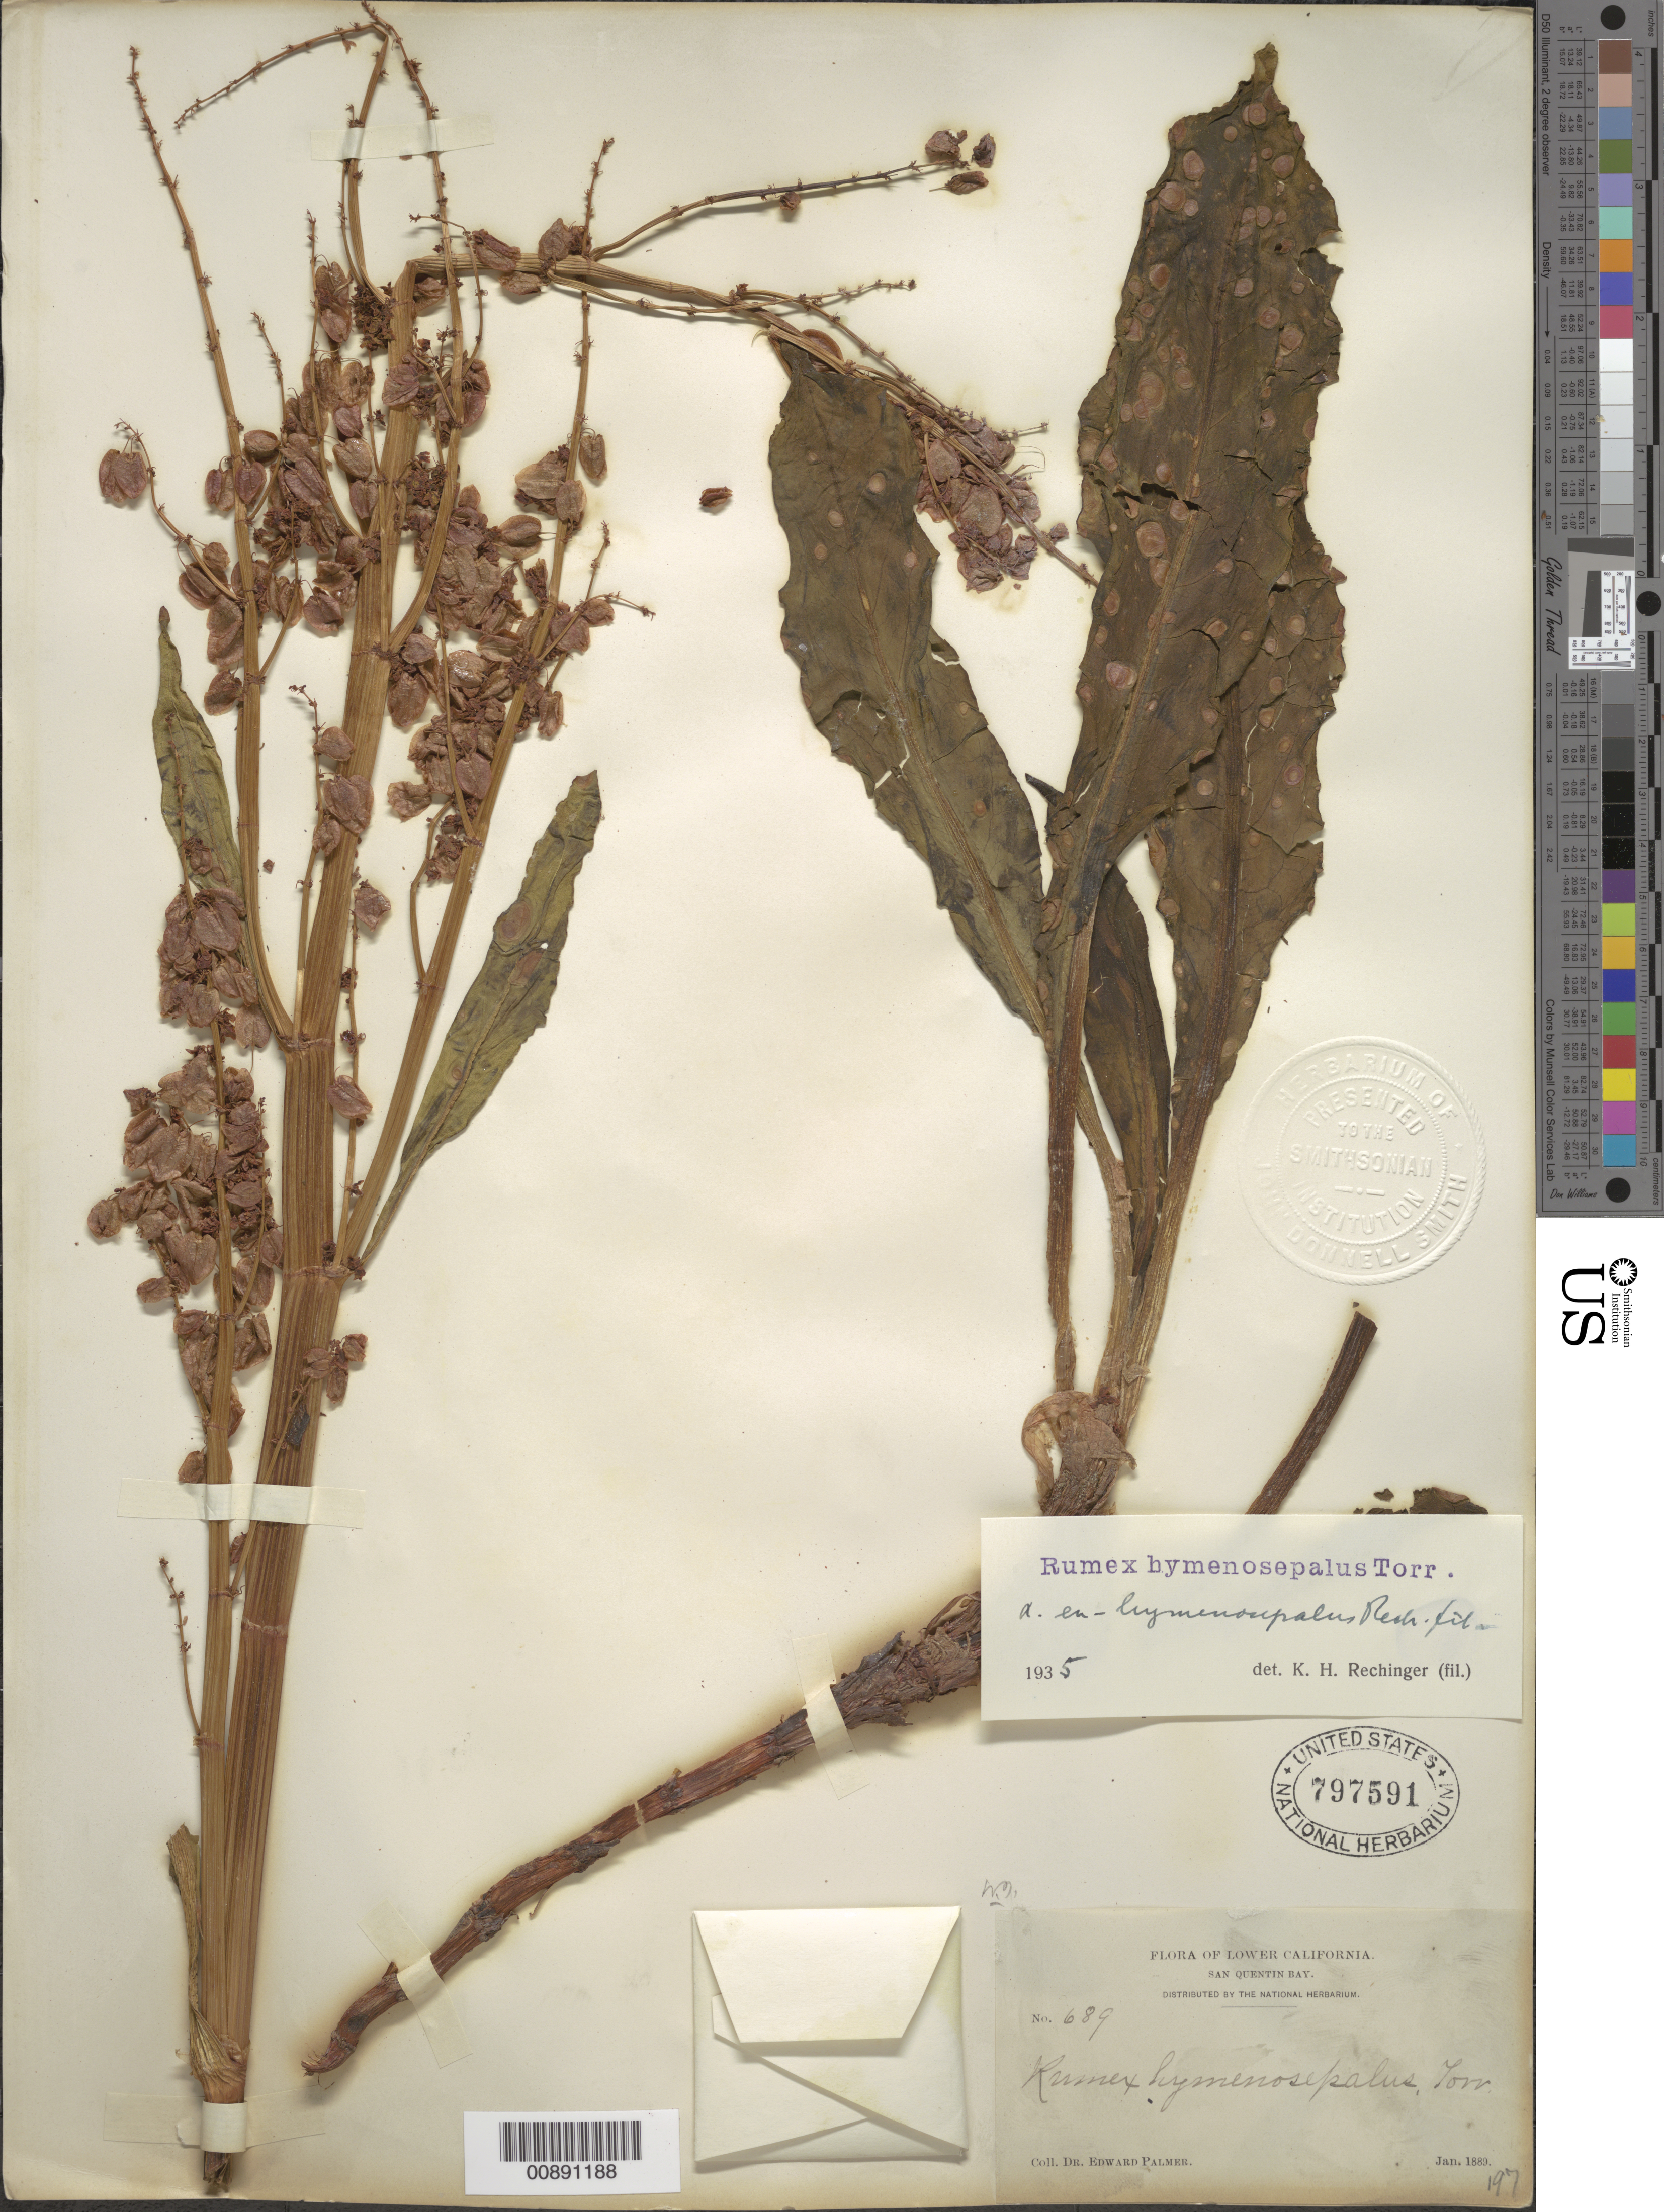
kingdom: Plantae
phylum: Tracheophyta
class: Magnoliopsida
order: Caryophyllales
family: Polygonaceae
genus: Rumex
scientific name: Rumex hymenosepalus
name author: Torr.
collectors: E. Palmer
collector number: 689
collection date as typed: Jan 1889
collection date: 1889-01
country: Mexico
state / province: Baja California Norte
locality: San Quentin Bay, Baja California.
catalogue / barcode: US 797591